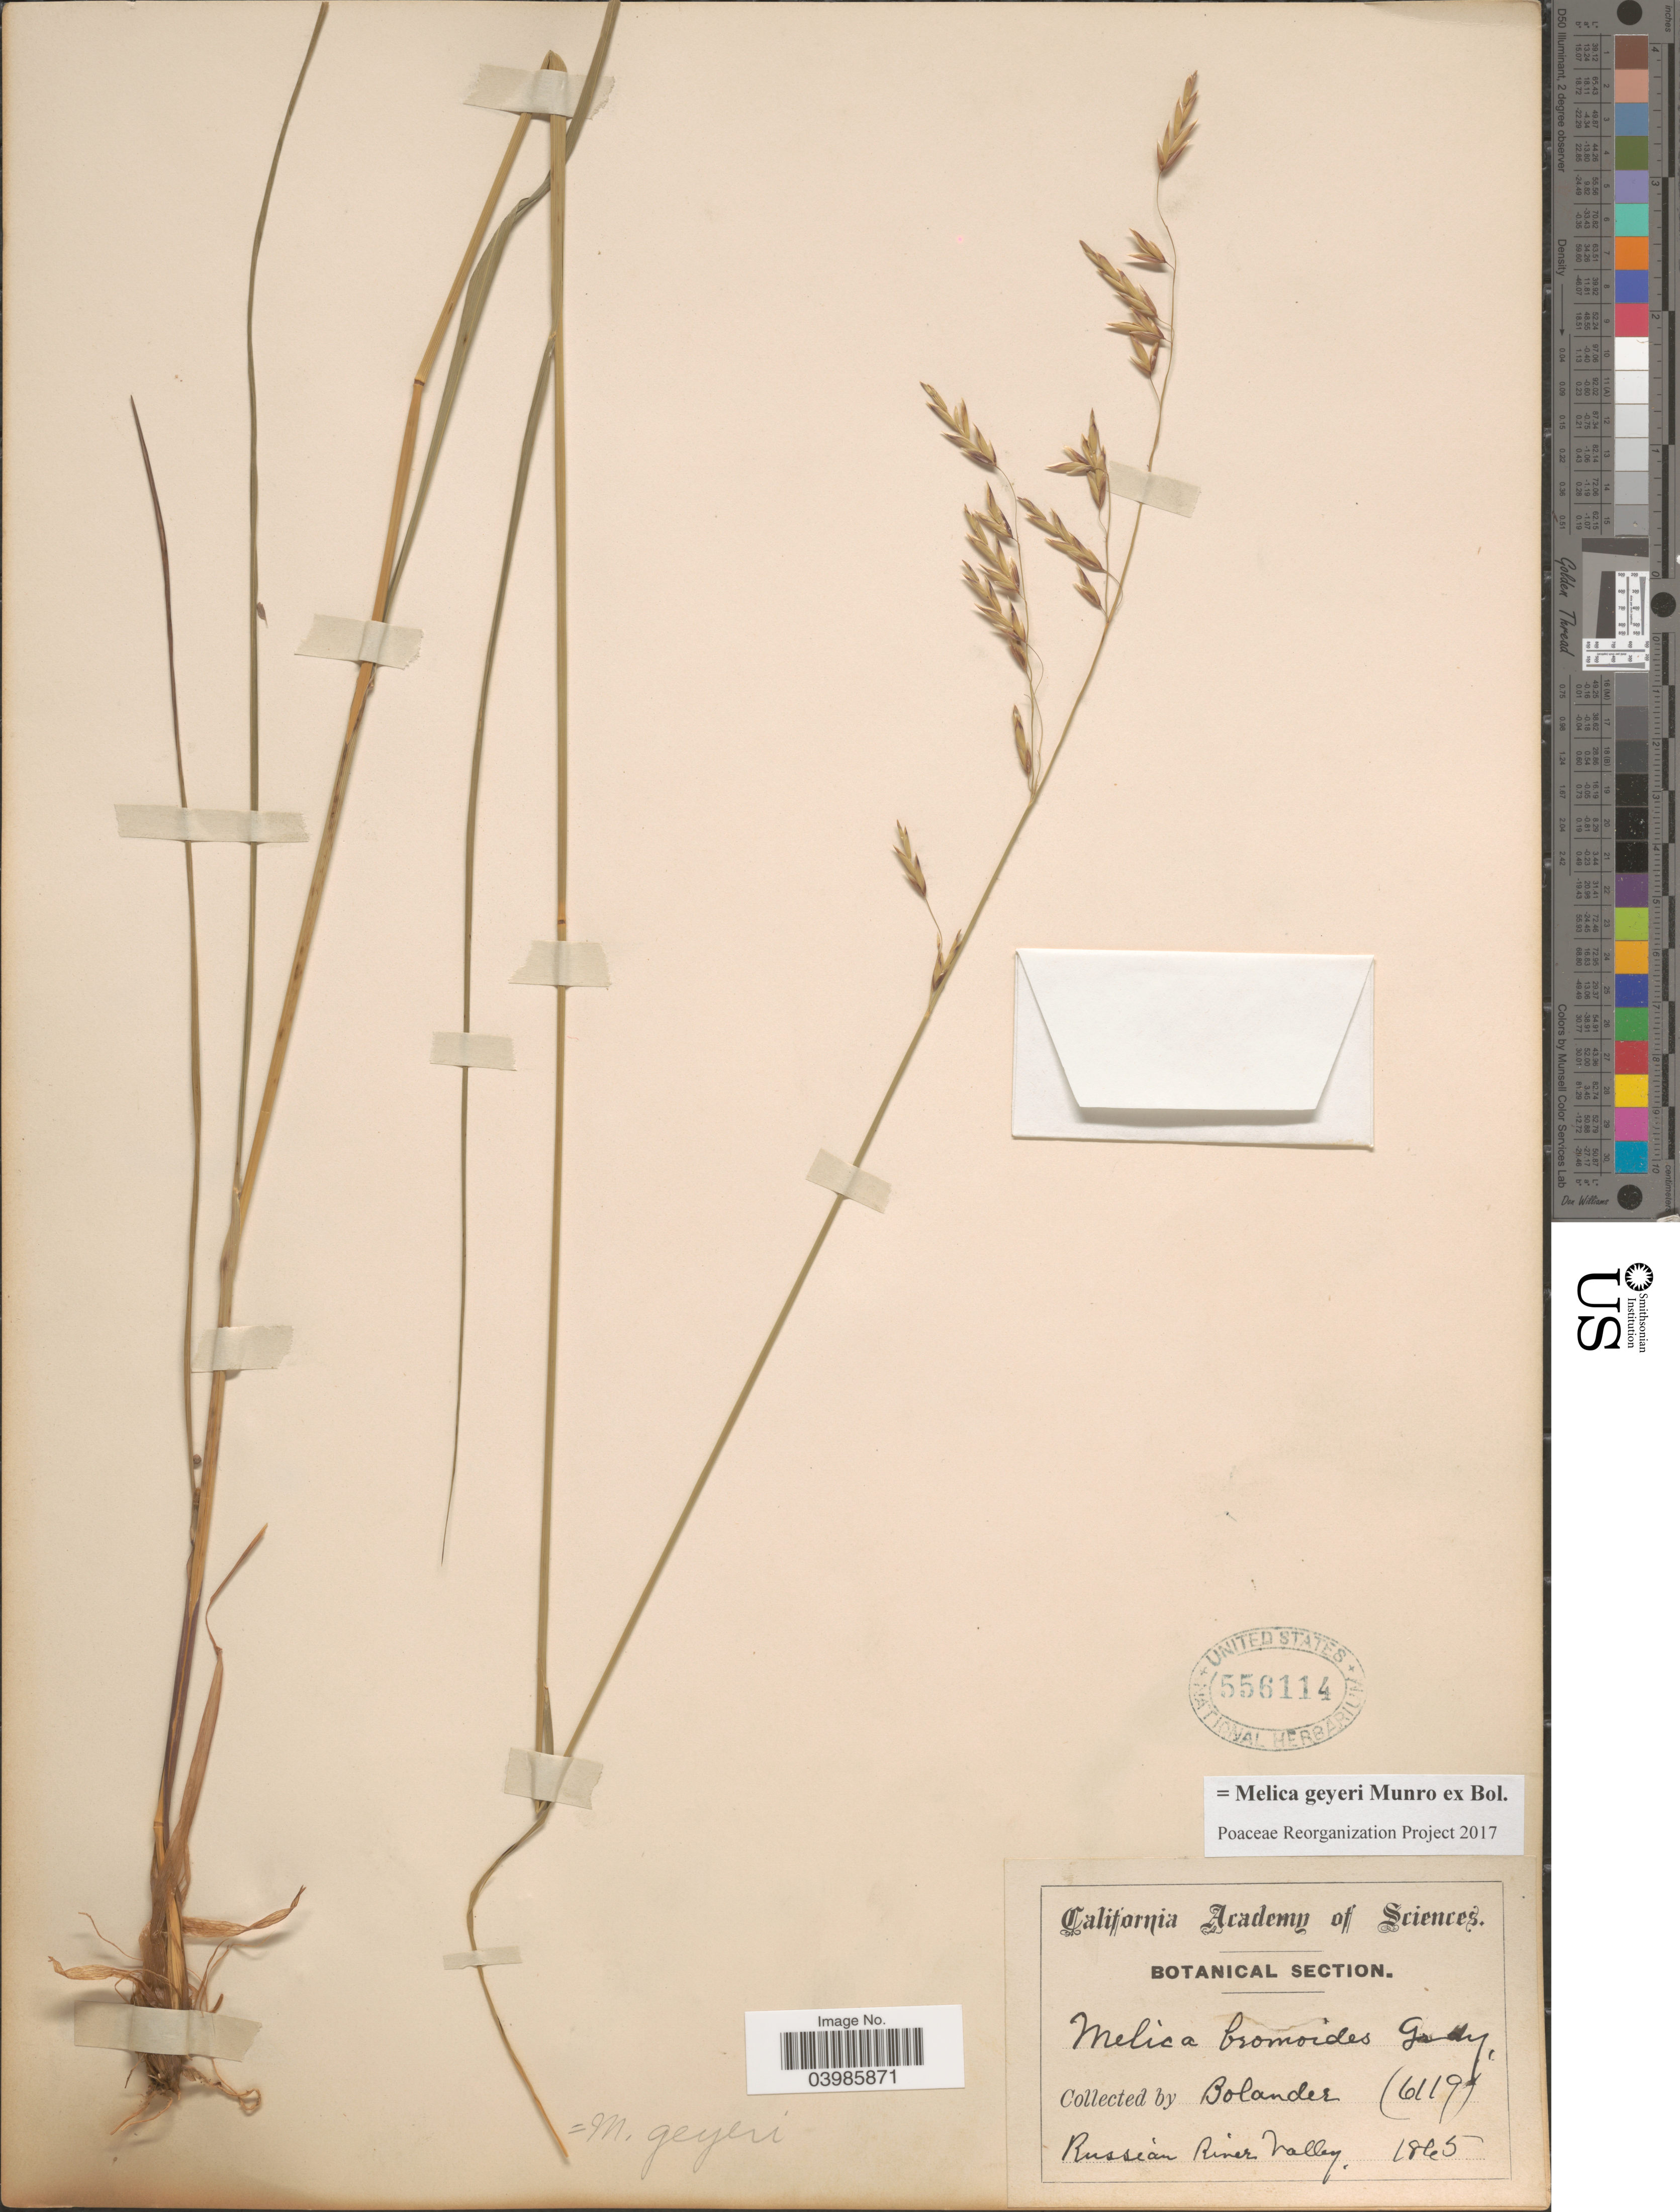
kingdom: Plantae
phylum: Tracheophyta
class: Liliopsida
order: Poales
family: Poaceae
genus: Melica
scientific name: Melica geyeri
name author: Munro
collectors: H. Bolander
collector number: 6119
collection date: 1865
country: United States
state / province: California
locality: Russian River Valley.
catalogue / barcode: US 556114